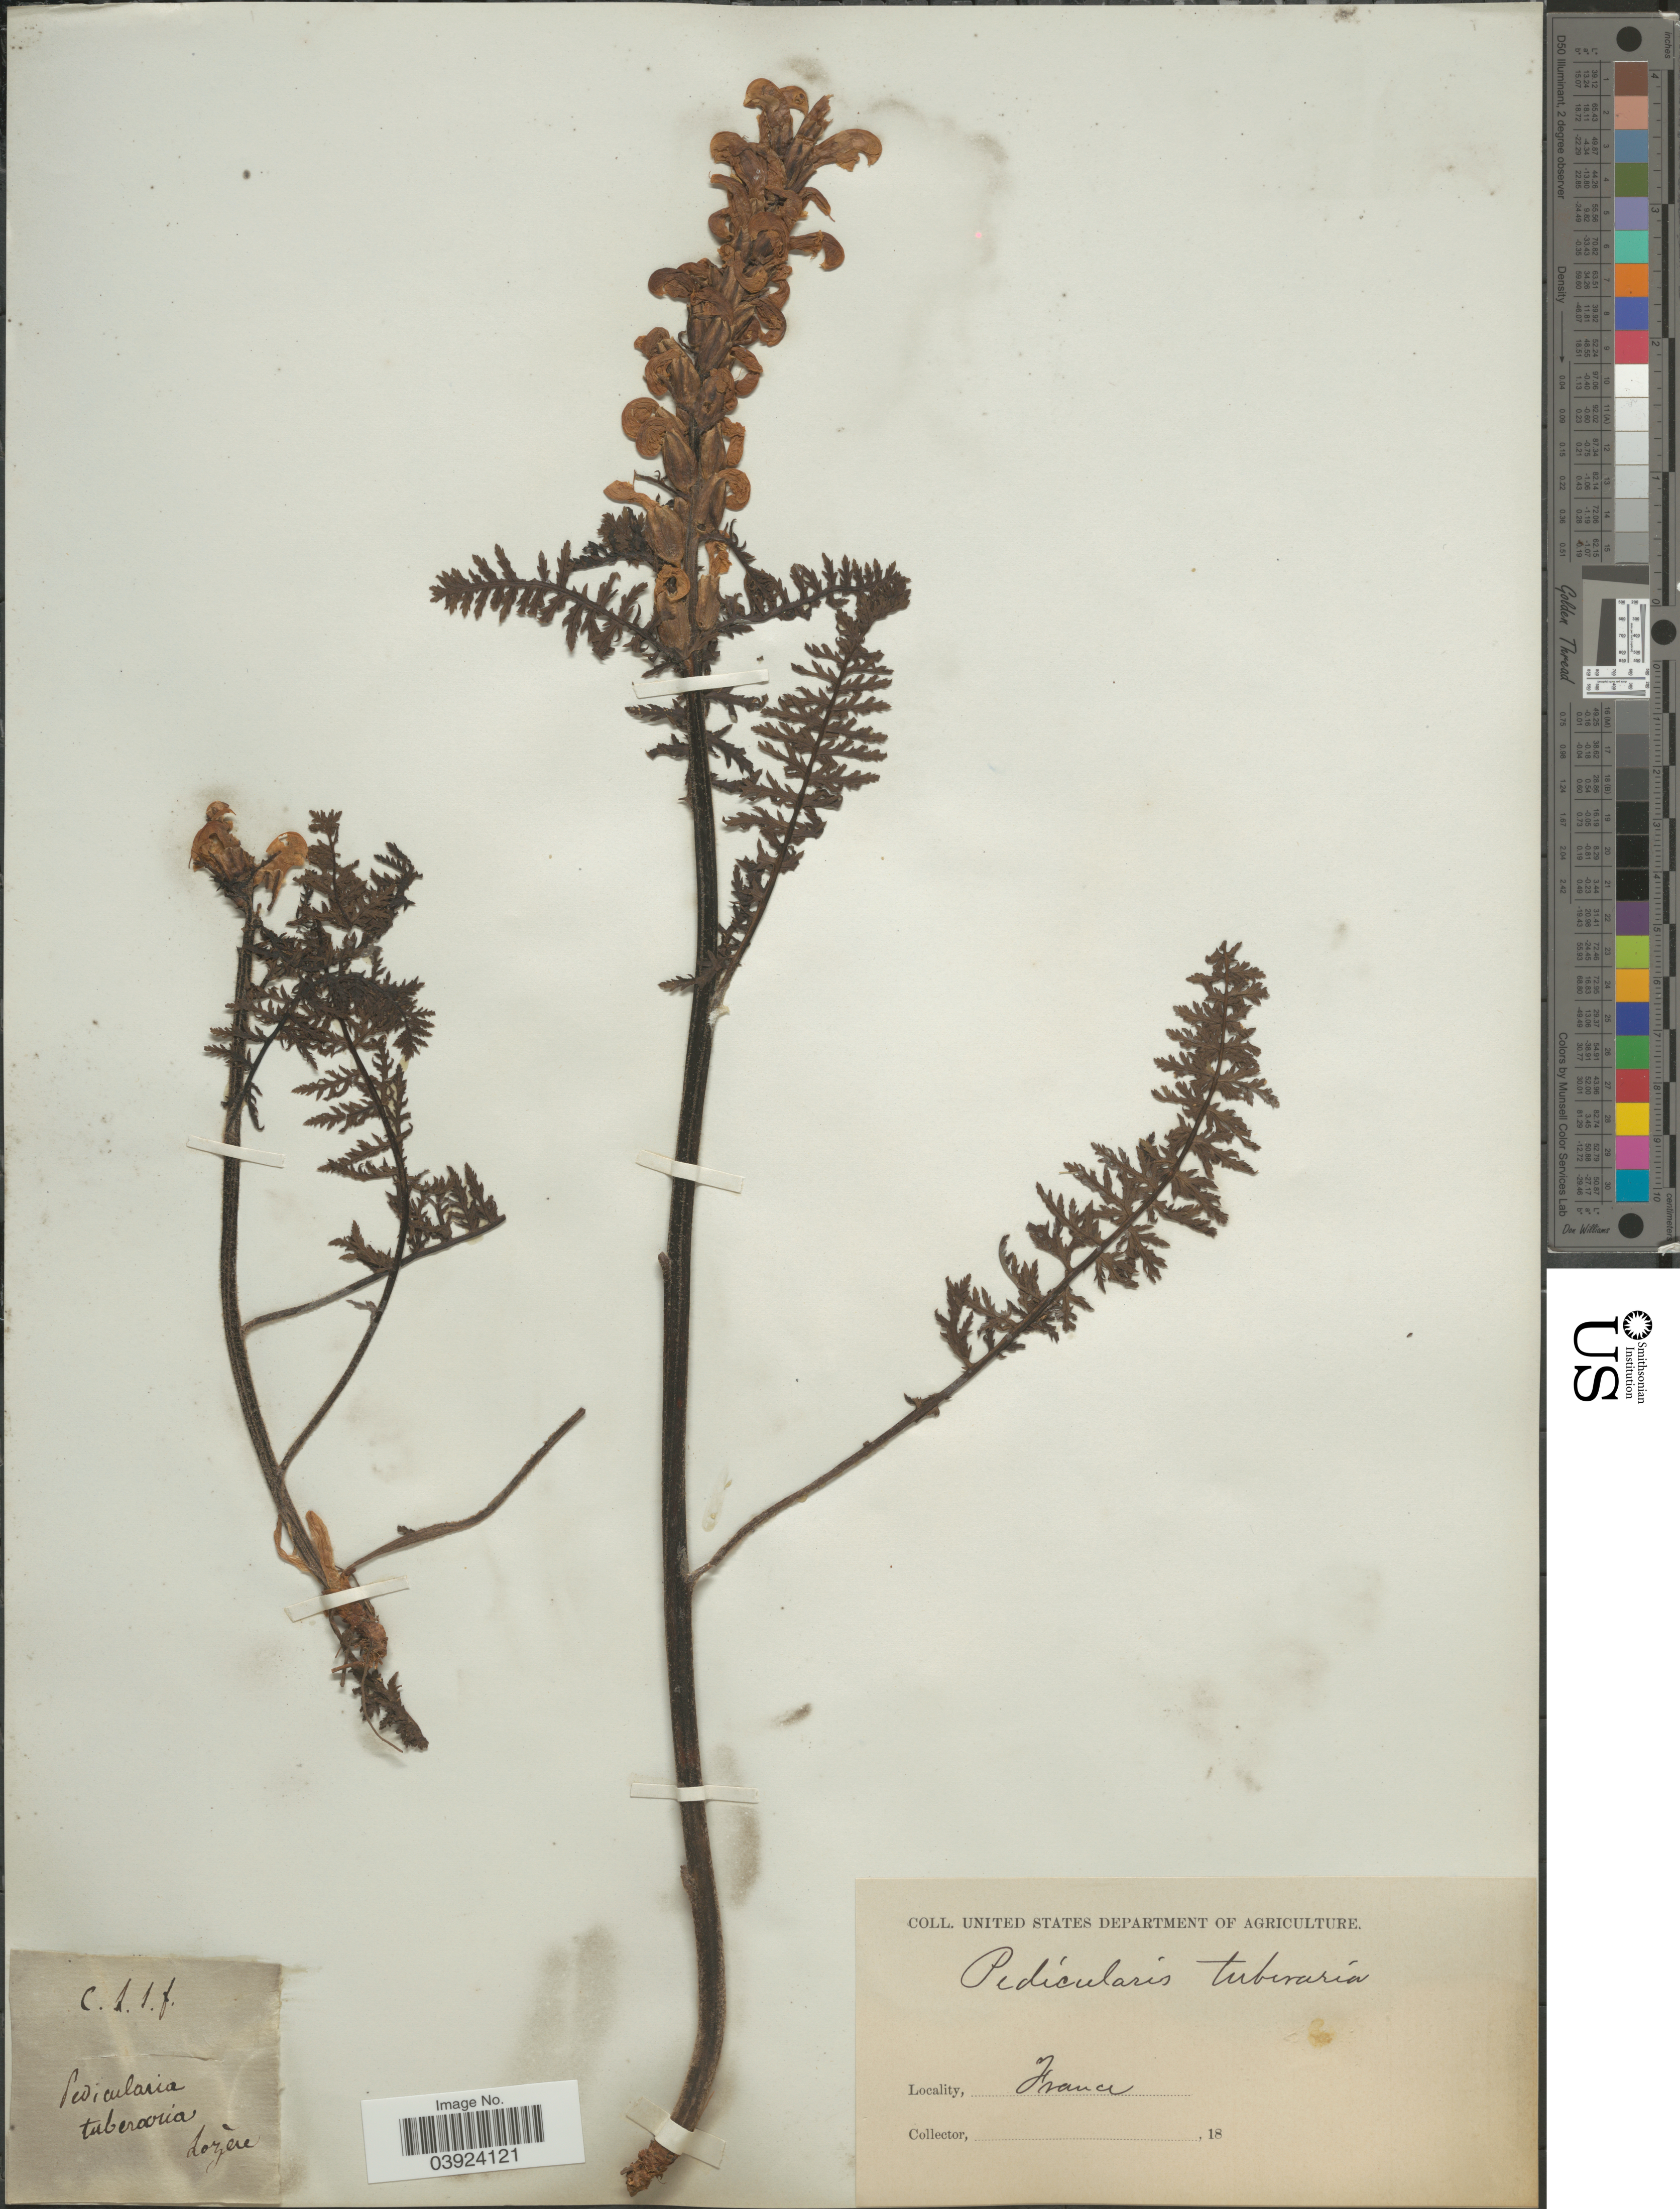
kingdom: Plantae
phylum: Tracheophyta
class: Magnoliopsida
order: Lamiales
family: Orobanchaceae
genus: Pedicularis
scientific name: Pedicularis tuberosa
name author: L.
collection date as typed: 18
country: France